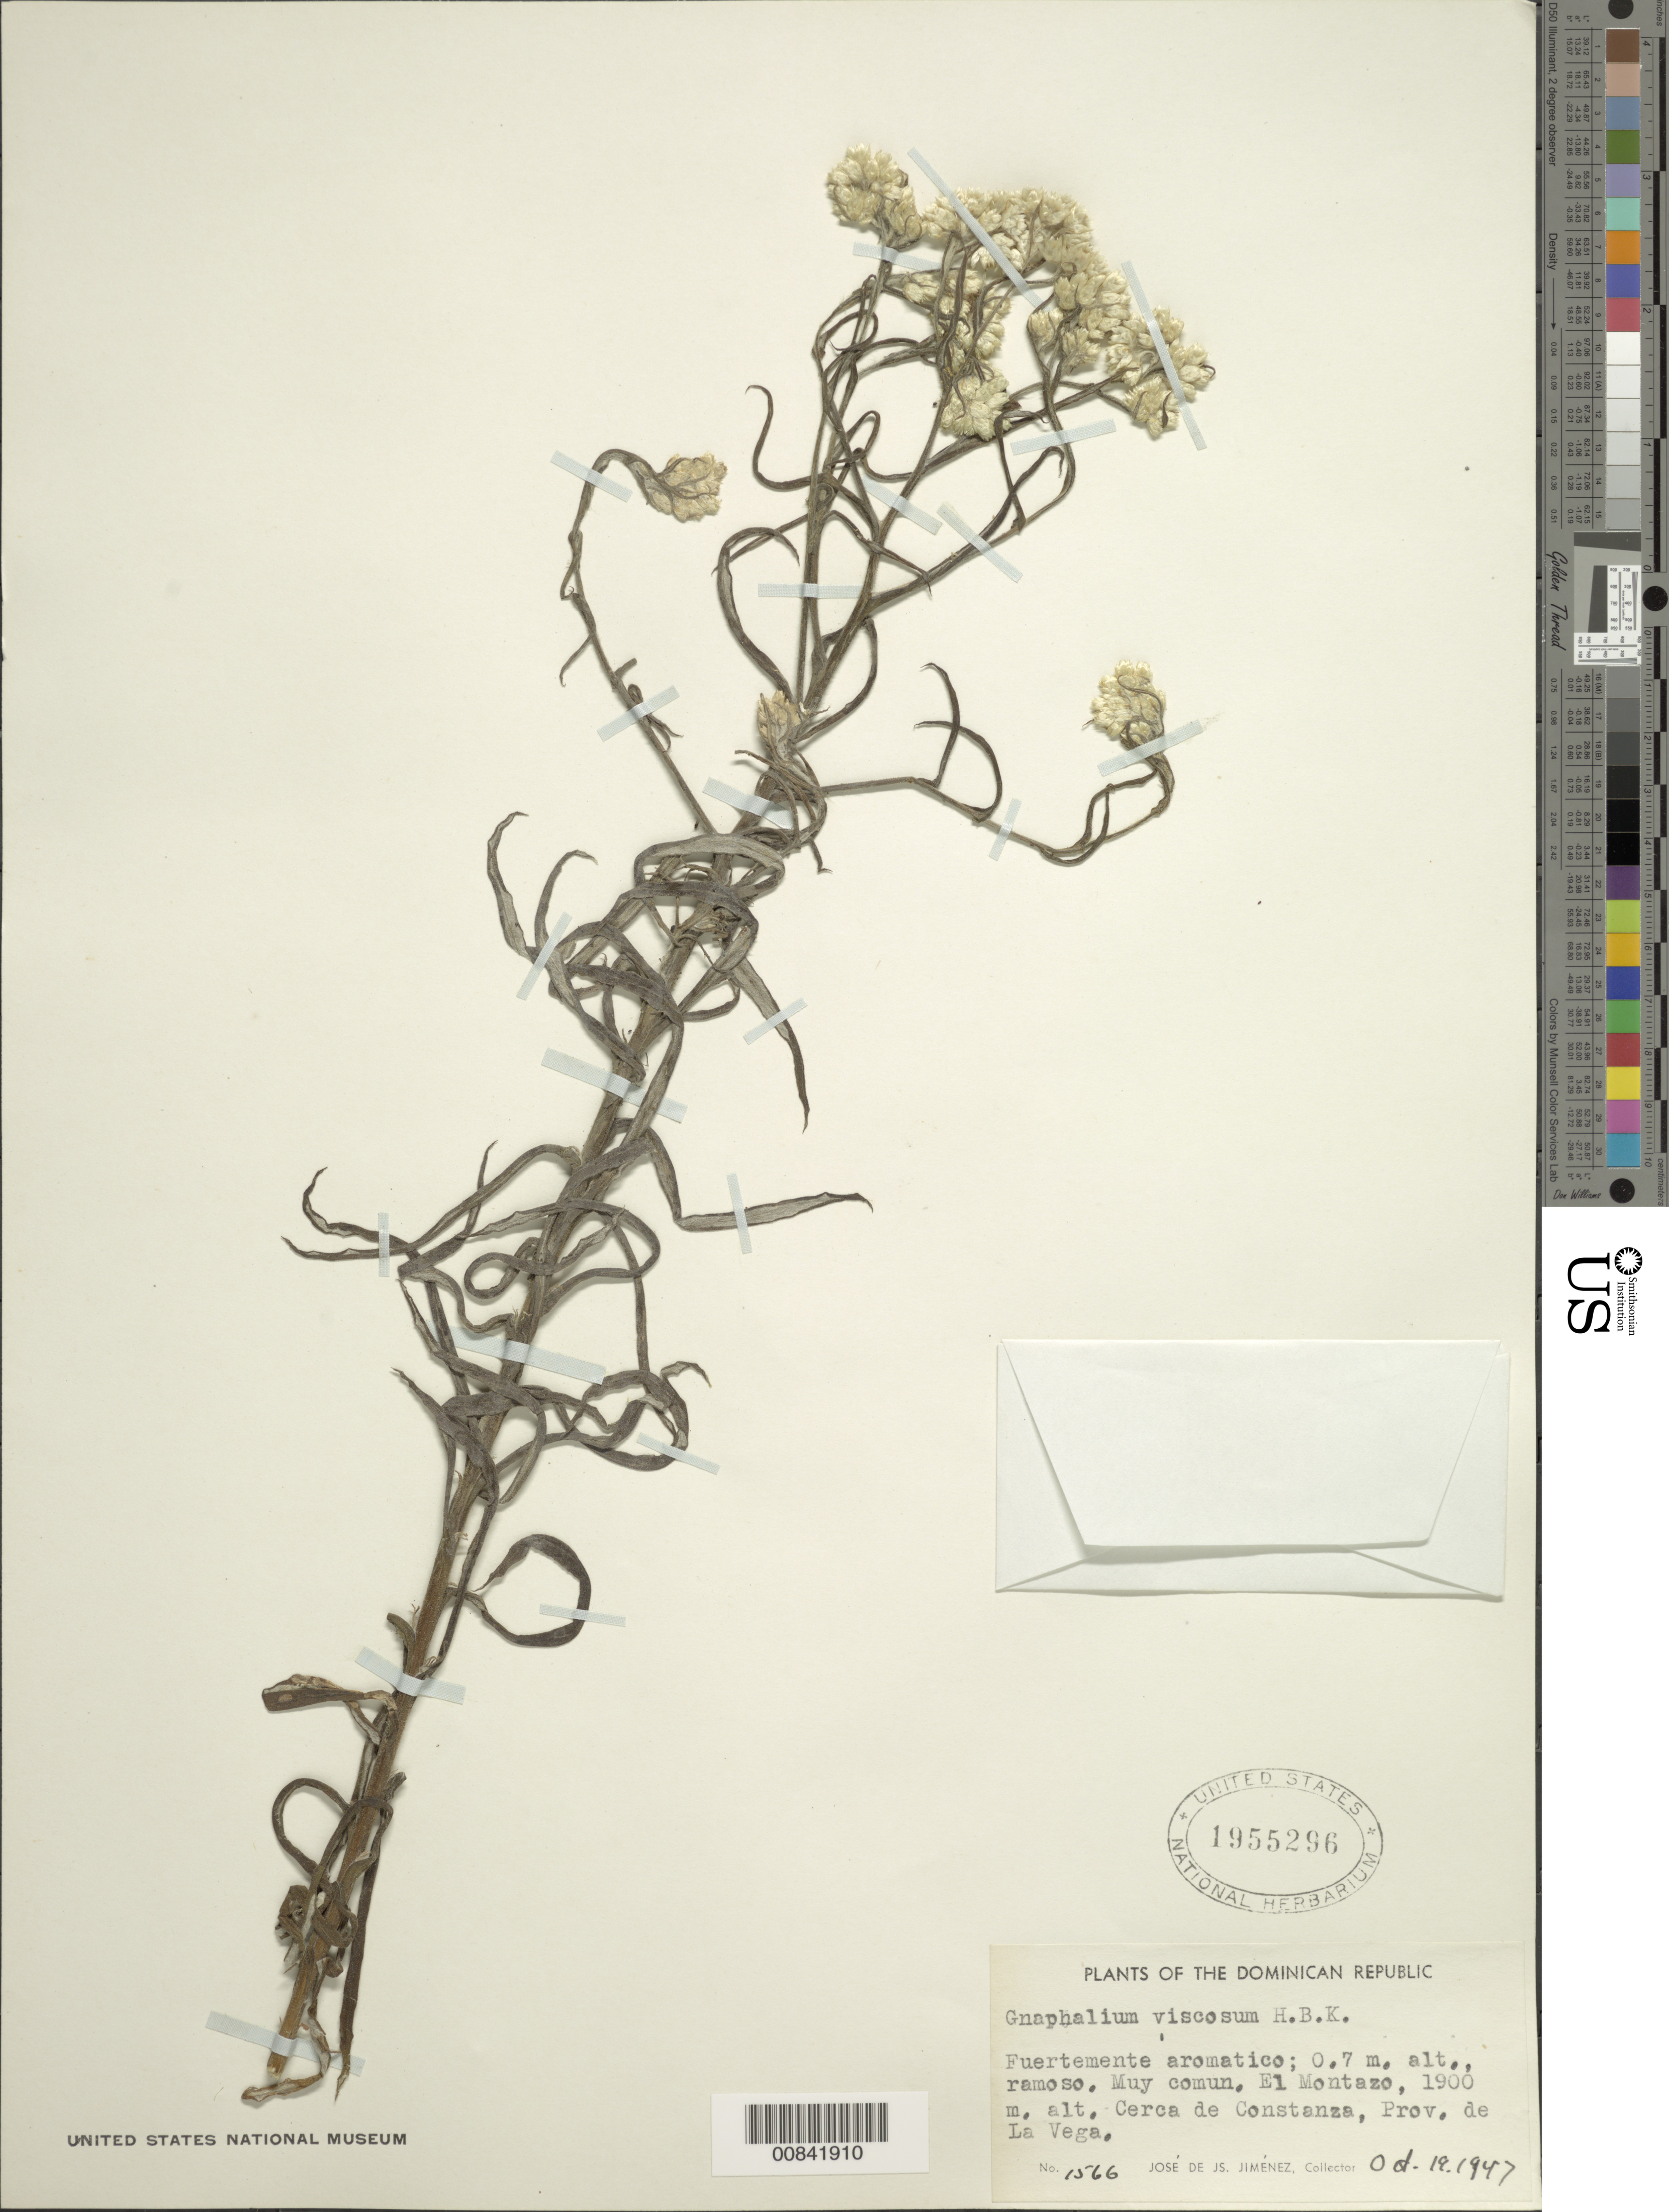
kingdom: Plantae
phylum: Tracheophyta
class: Magnoliopsida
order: Asterales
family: Asteraceae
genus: Pseudognaphalium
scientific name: Pseudognaphalium scythiphyllum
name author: G.L. Nesom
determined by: Nesom, Guy L.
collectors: J. J. Jiménez Almonte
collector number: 1566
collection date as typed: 19 Oct 1947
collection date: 1947-10-19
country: Dominican Republic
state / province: La Vega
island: Hispaniola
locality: El Montazo, cerca de Constanza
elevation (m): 1900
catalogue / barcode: US 1955296